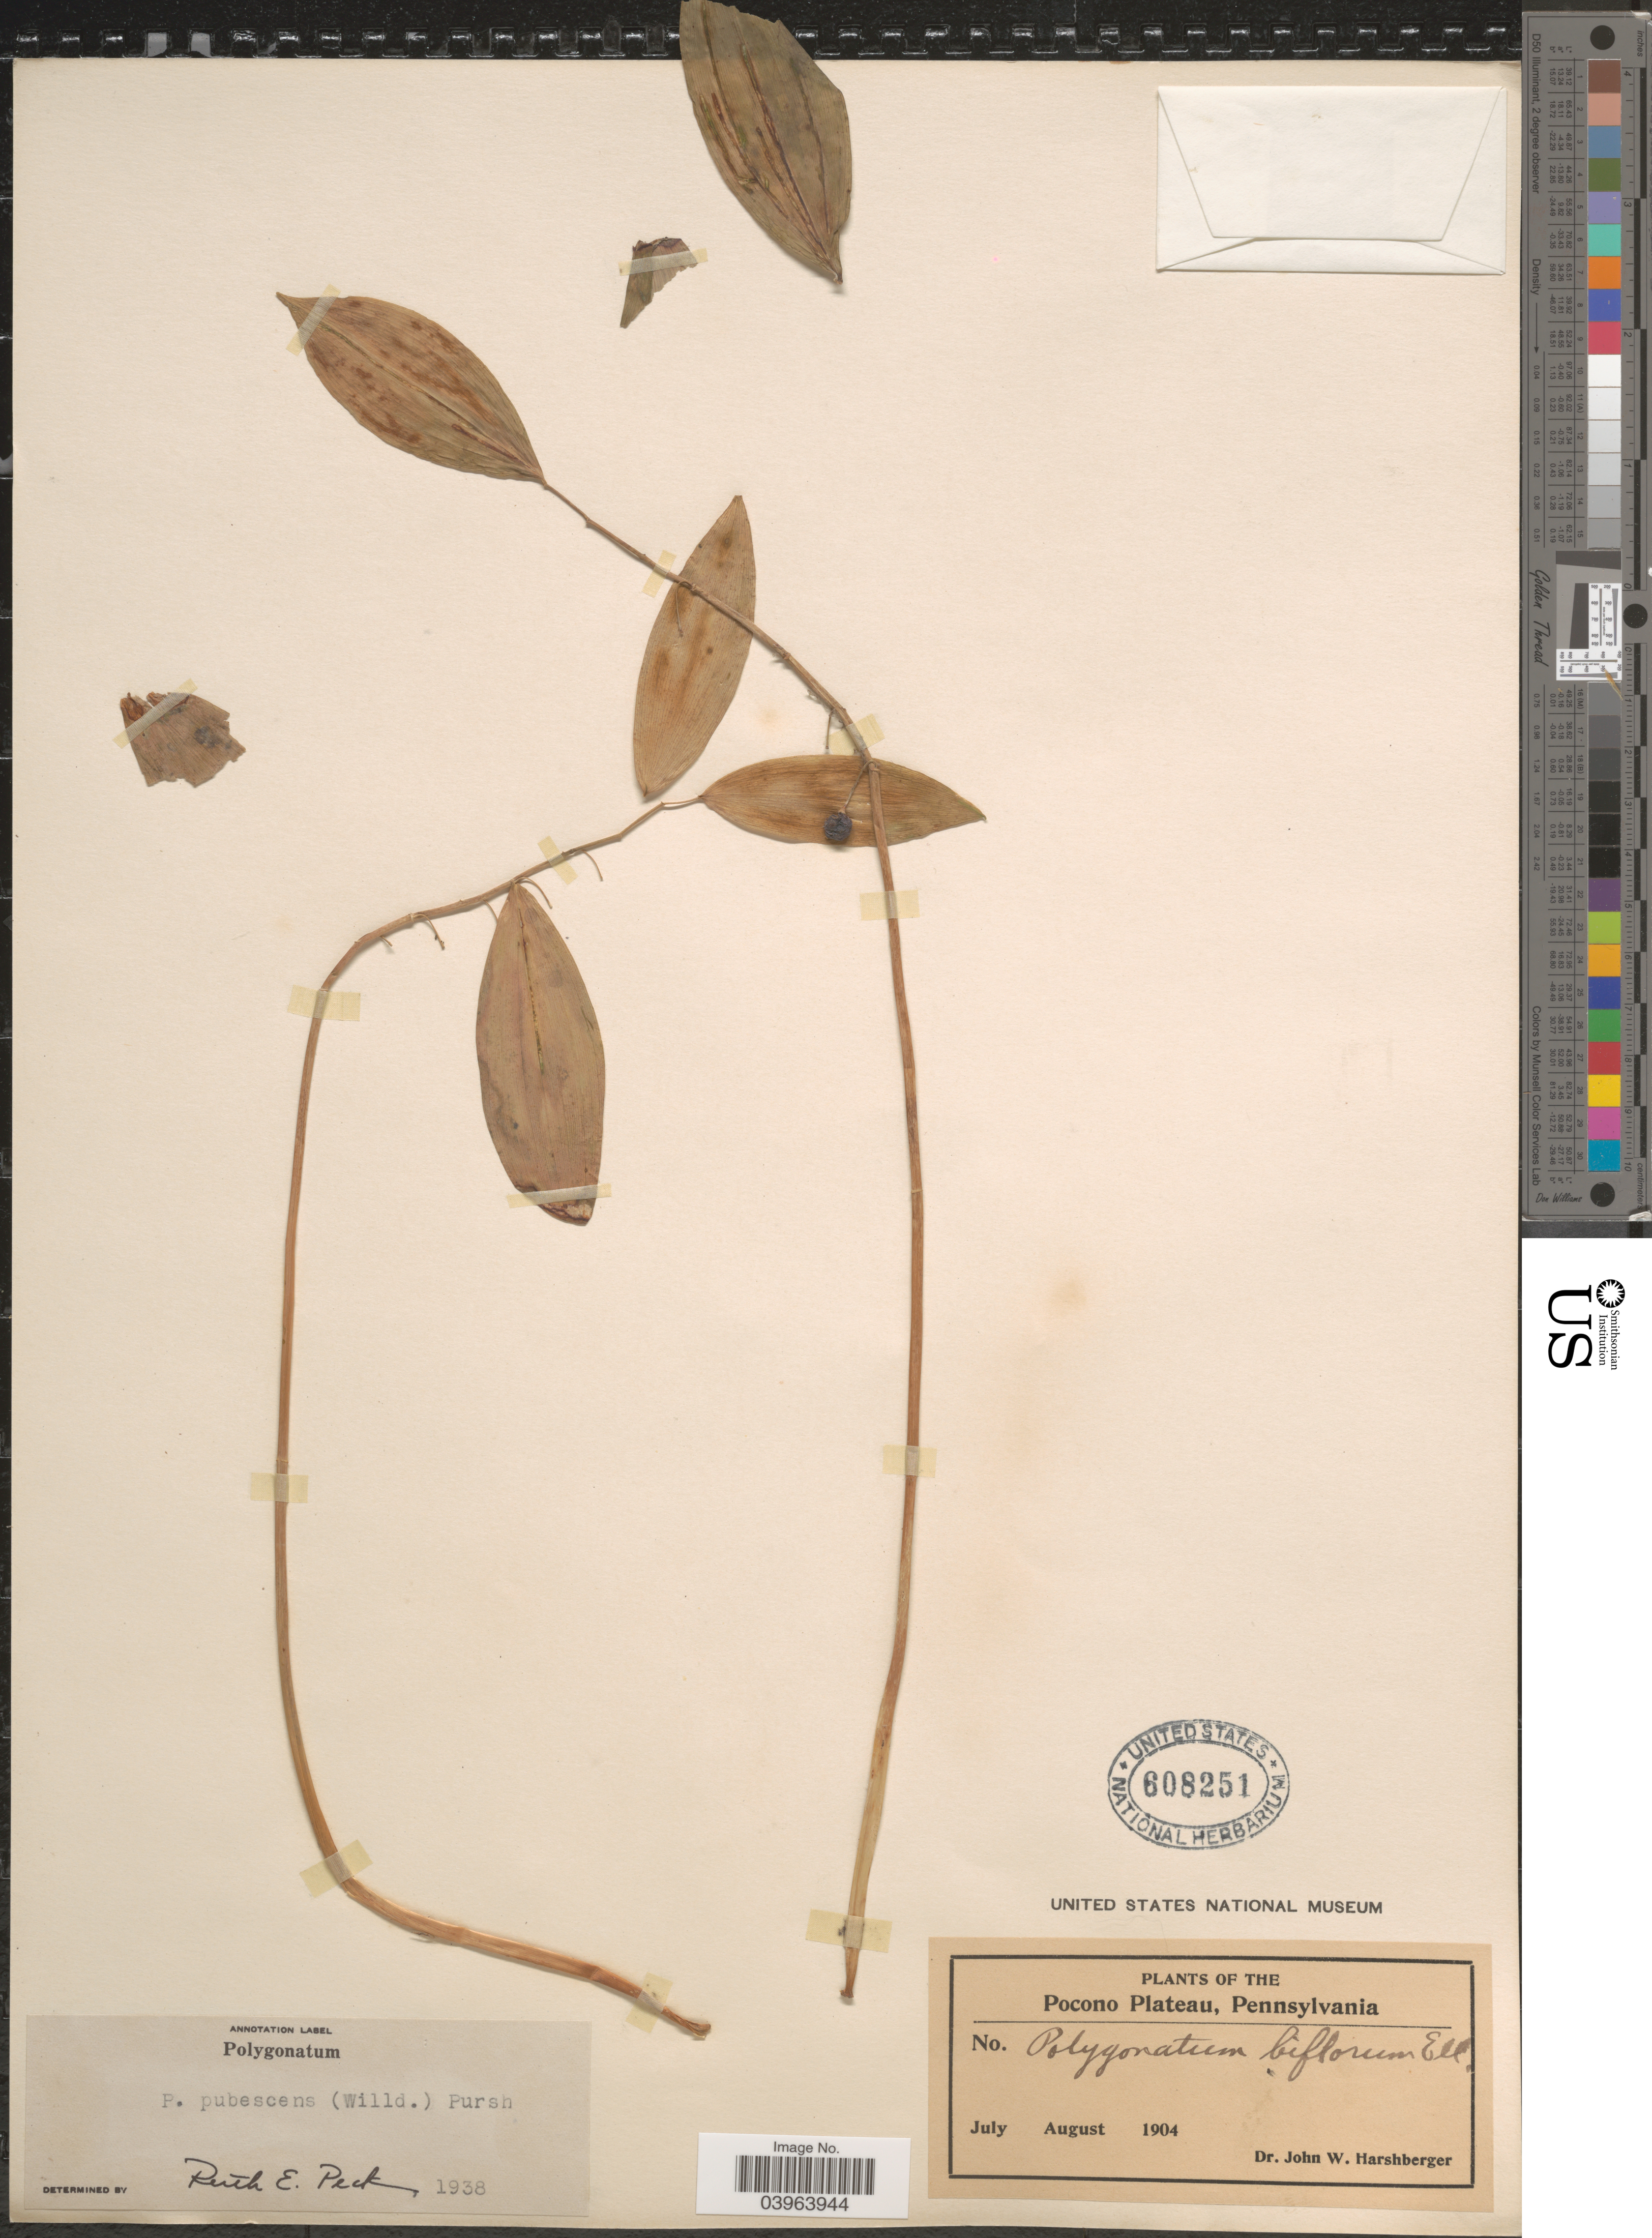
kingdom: Plantae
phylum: Tracheophyta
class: Liliopsida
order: Asparagales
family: Asparagaceae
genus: Polygonatum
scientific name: Polygonatum pubescens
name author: (Willd.) Pursh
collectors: J. W. Harshberger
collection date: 1904-07/1904-08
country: United States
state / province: Pennsylvania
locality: Pocono Plateau.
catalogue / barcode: US 608251